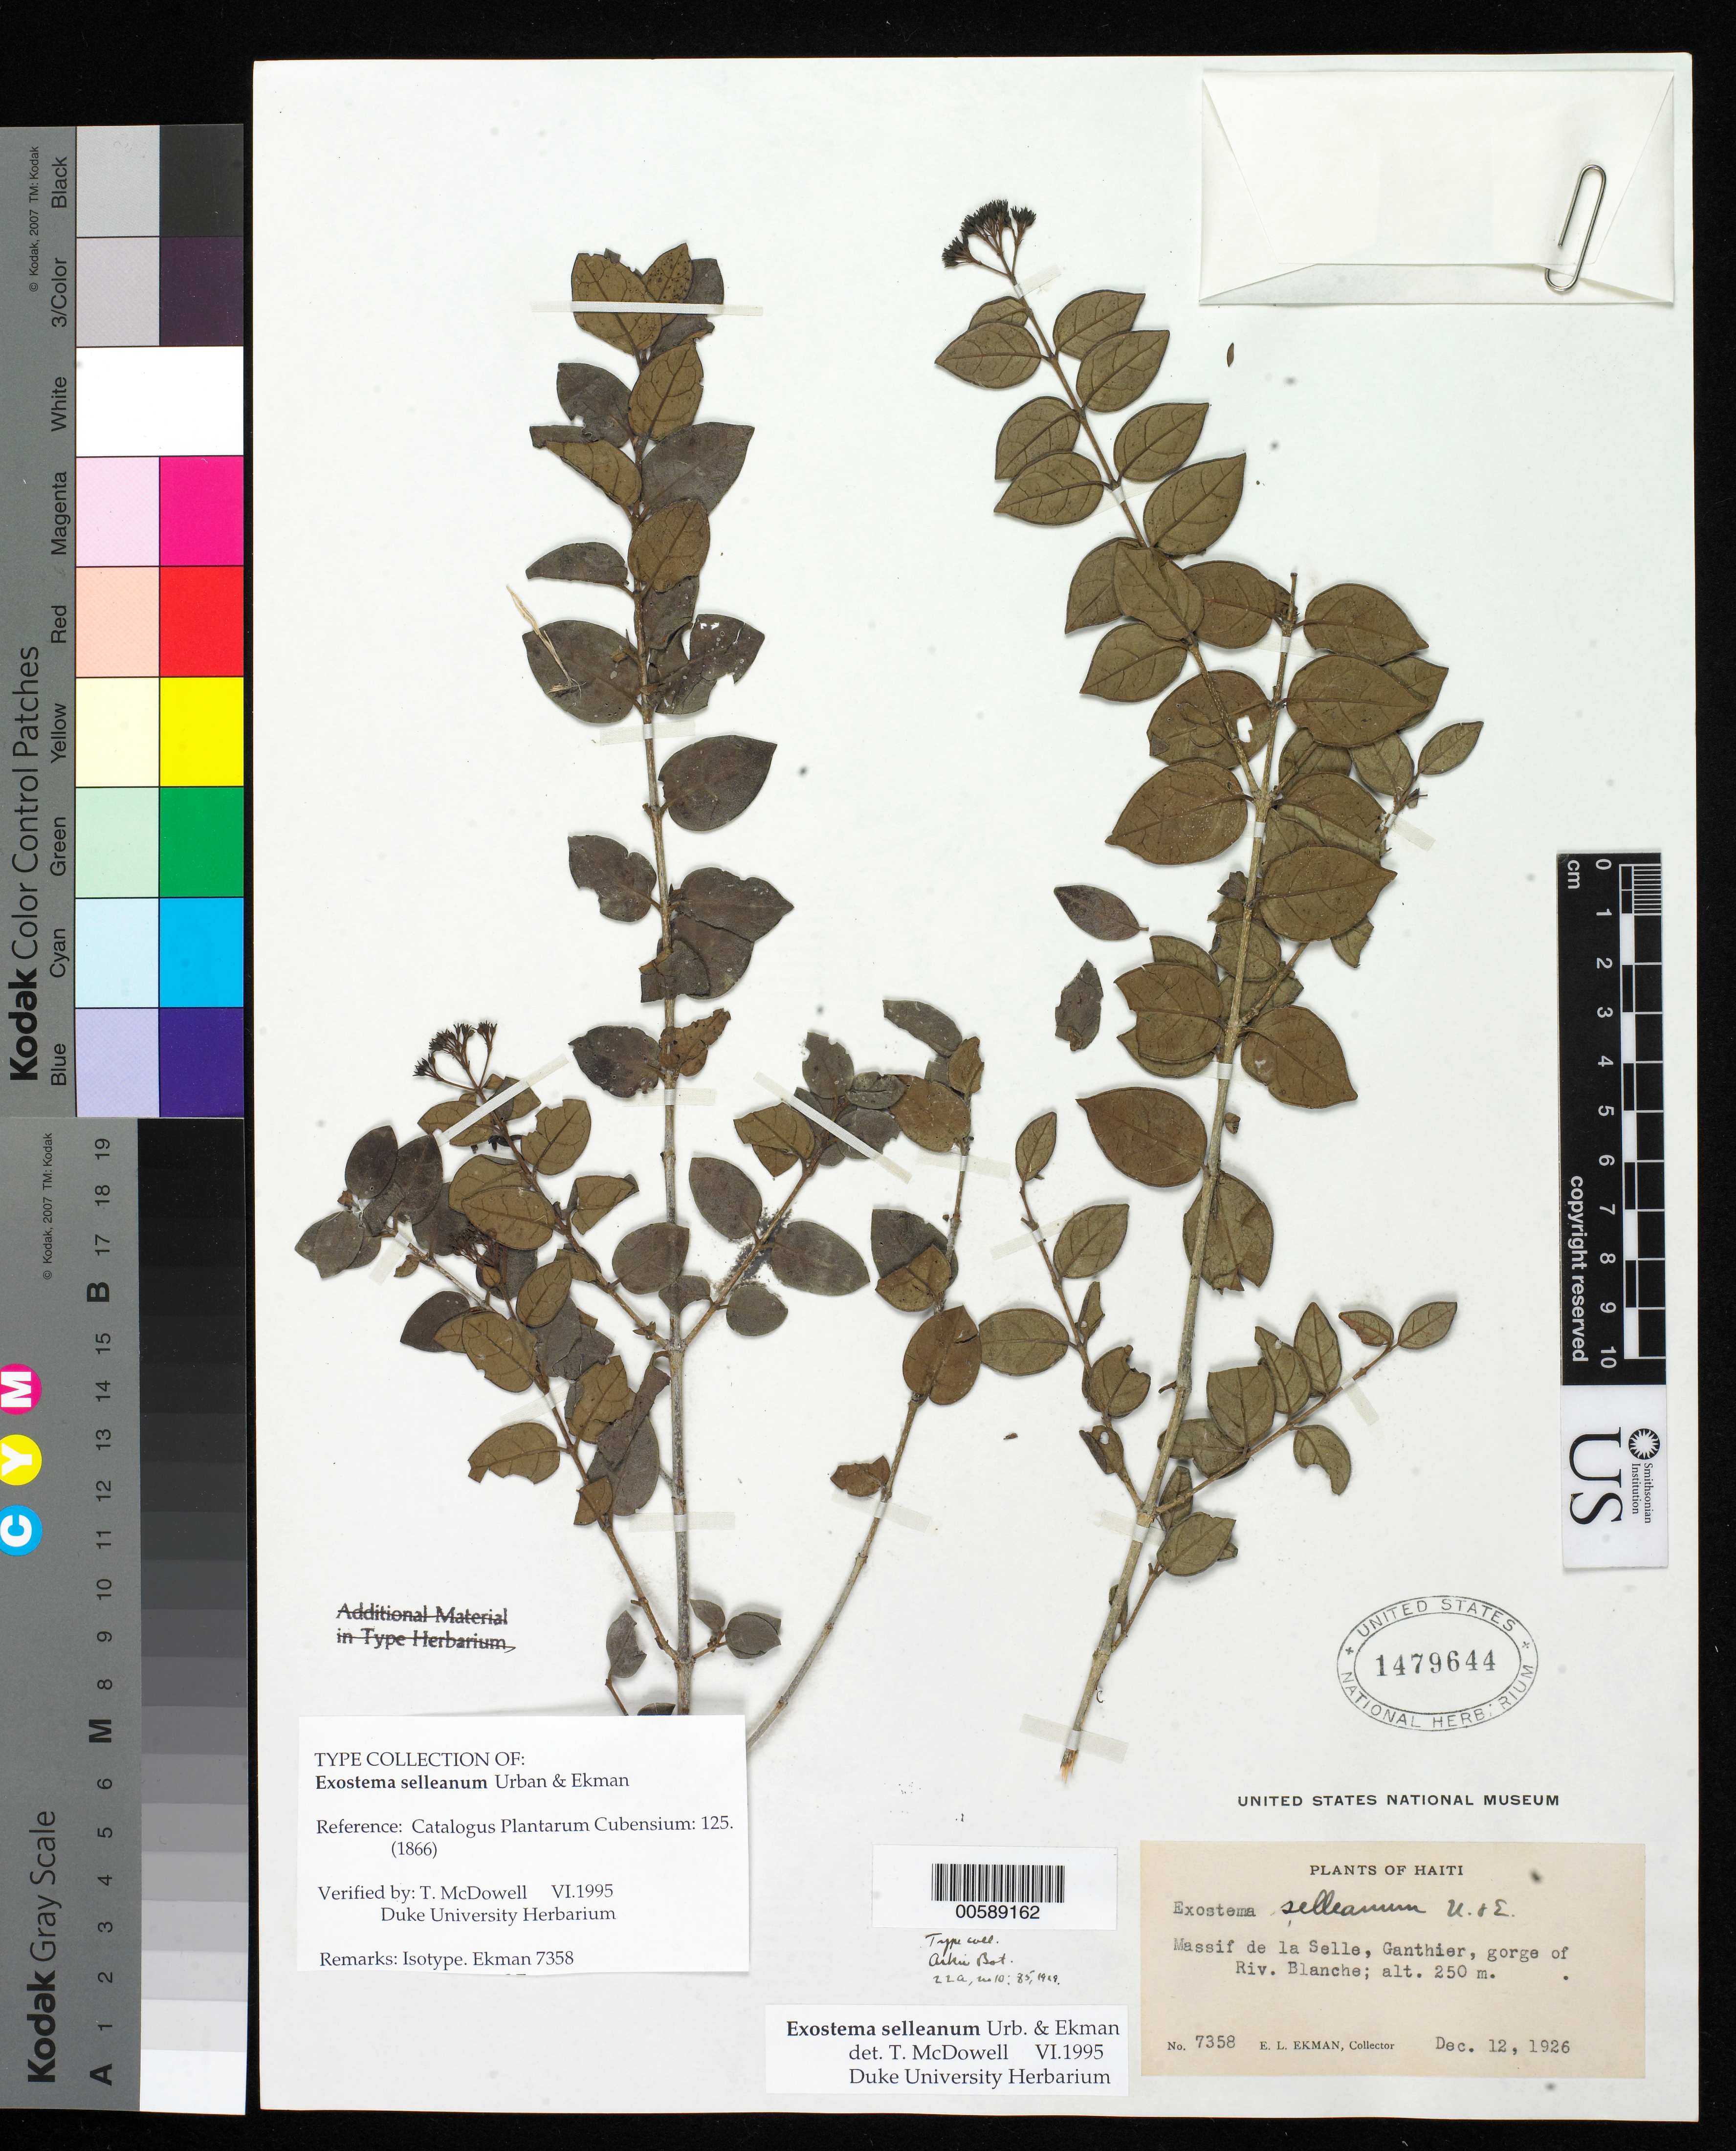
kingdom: Plantae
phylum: Tracheophyta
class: Magnoliopsida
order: Gentianales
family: Rubiaceae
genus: Exostema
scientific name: Exostema selleanum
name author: Urb. & Ekman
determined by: McDowell, T.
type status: Isotype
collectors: E. L. Ekman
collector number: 7358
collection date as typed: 12 Dec 1926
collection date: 1926-12-12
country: Haiti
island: Hispaniola Island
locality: Massif de la Selle, Ganthier, gorge of Riv. Blanche.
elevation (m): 250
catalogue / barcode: US 1479644